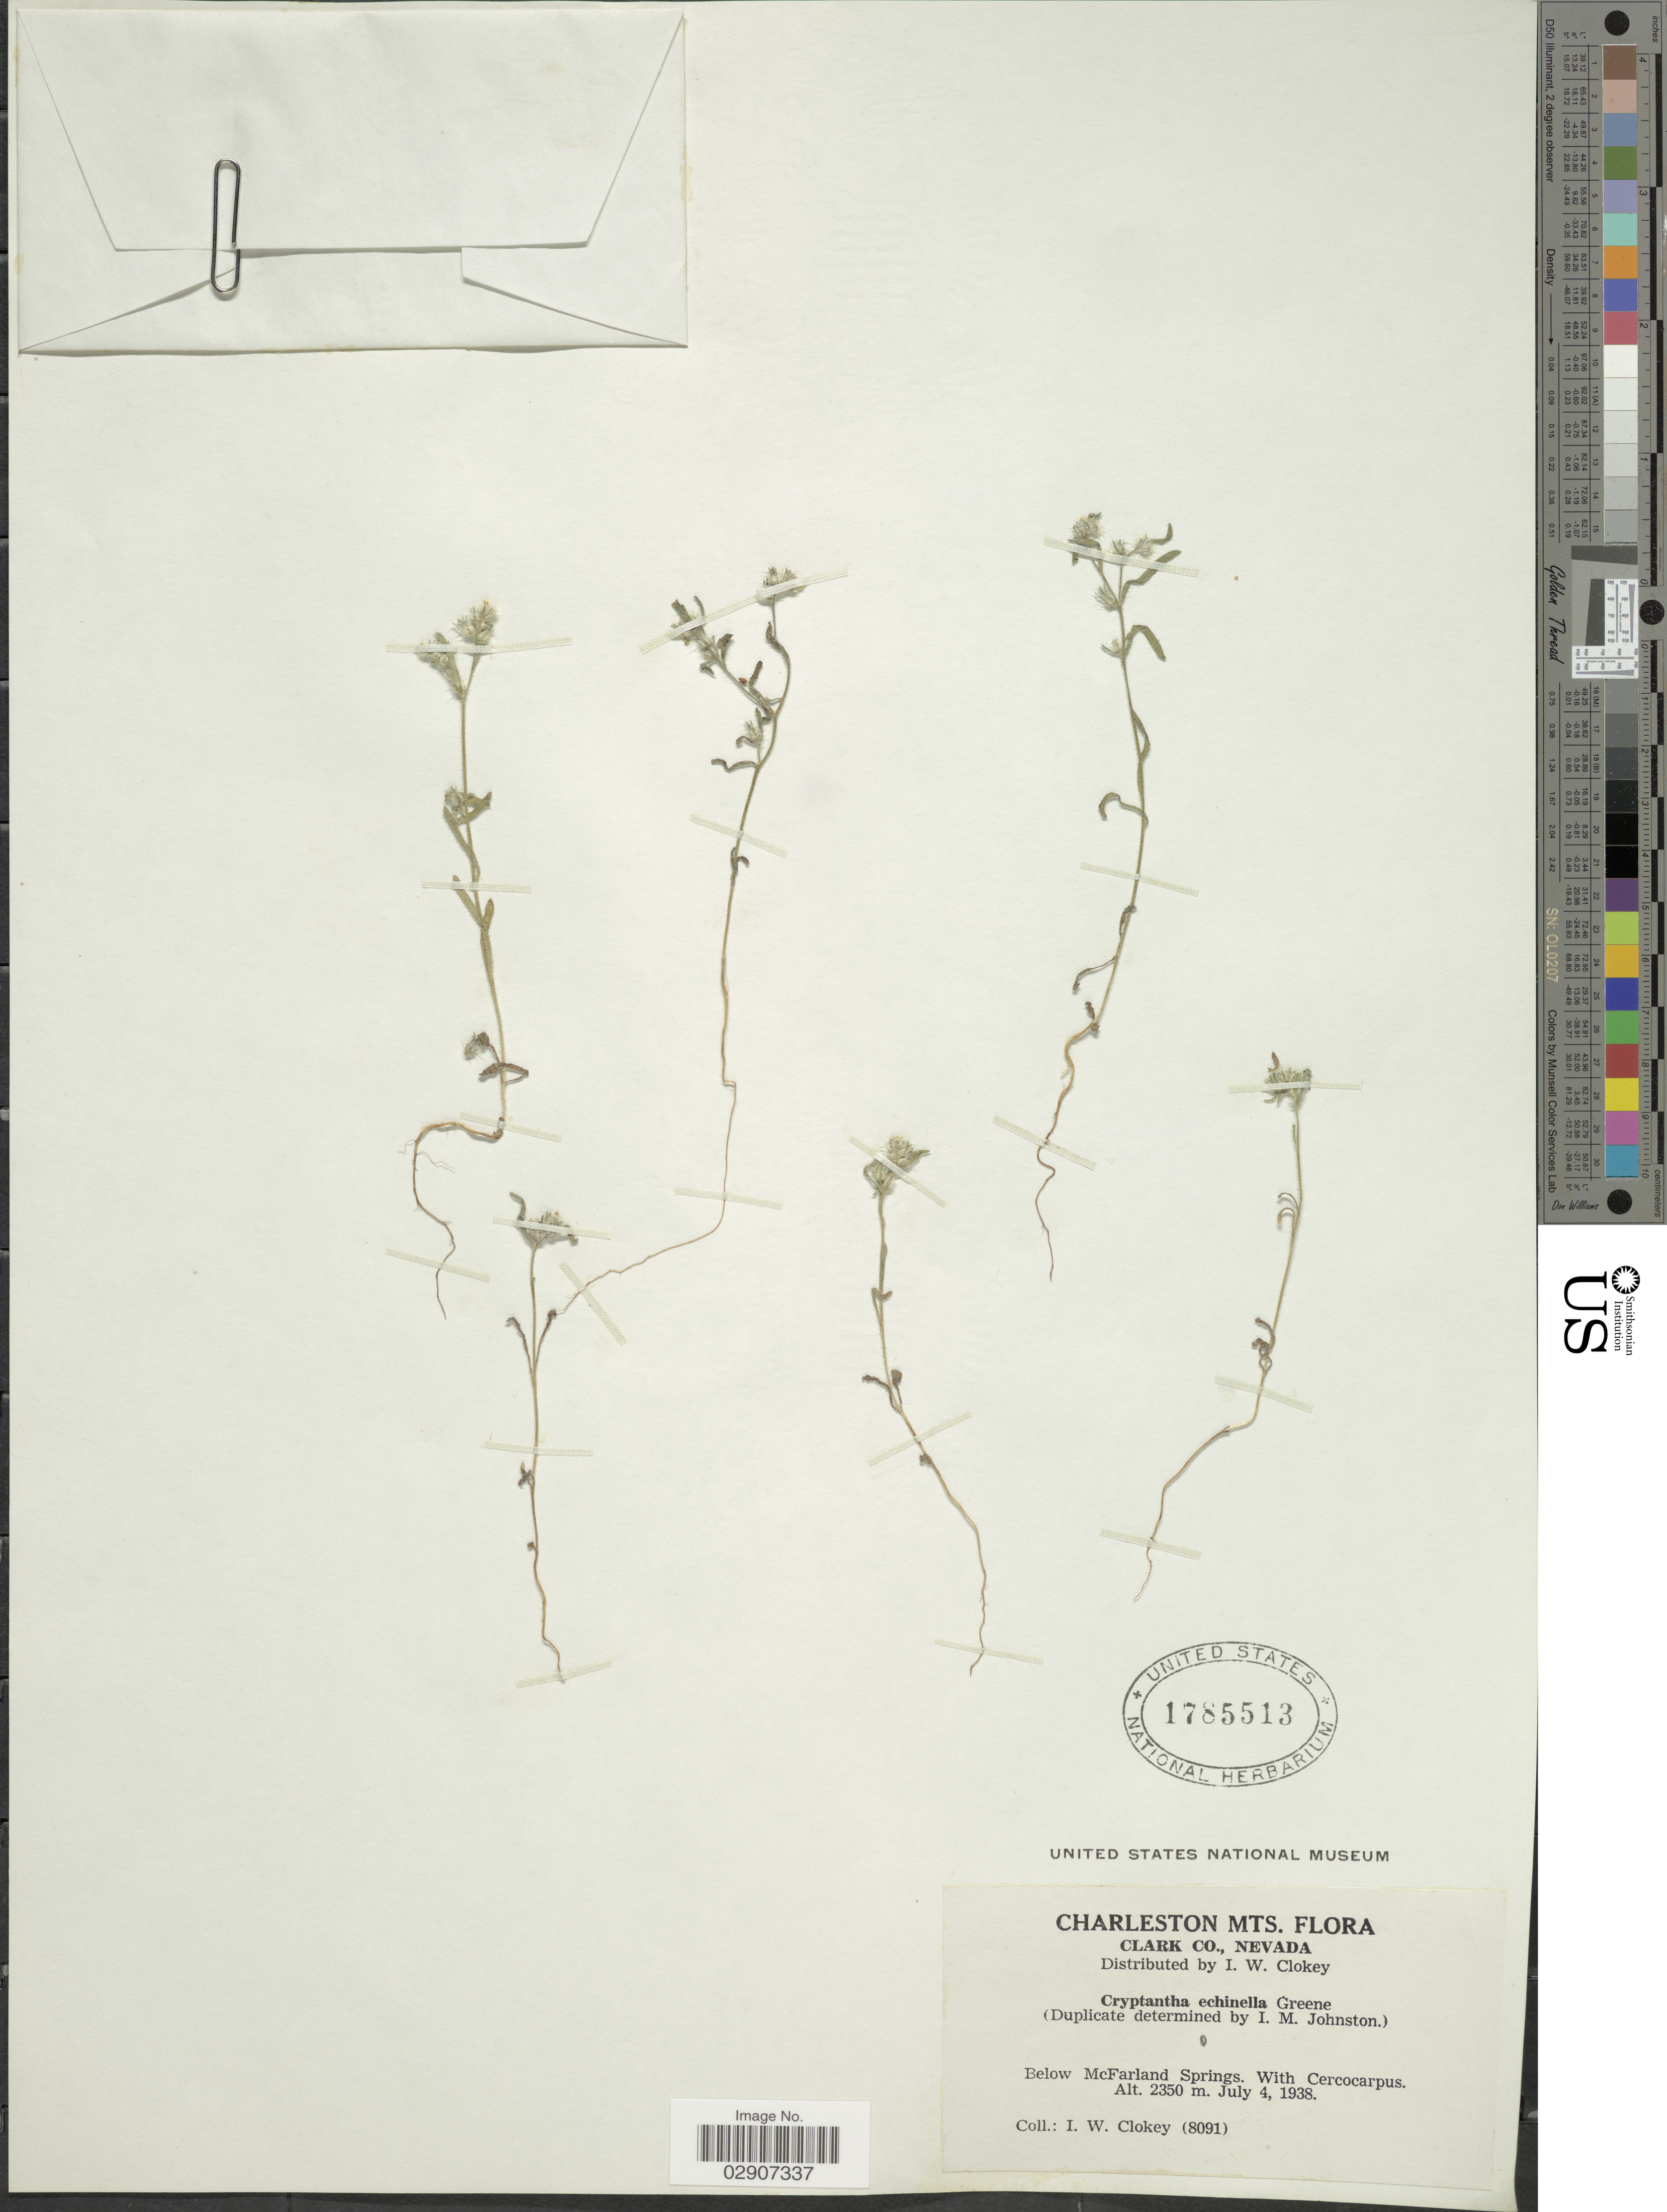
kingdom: Plantae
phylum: Tracheophyta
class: Magnoliopsida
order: Boraginales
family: Boraginaceae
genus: Cryptantha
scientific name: Cryptantha echinella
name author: S.W. Greene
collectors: I. W. Clokey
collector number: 8091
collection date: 1938-07-04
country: United States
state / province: Nevada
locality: Charleston Mts., Clark Co., Below McFarland Springs.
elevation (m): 2350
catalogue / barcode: US 1785513